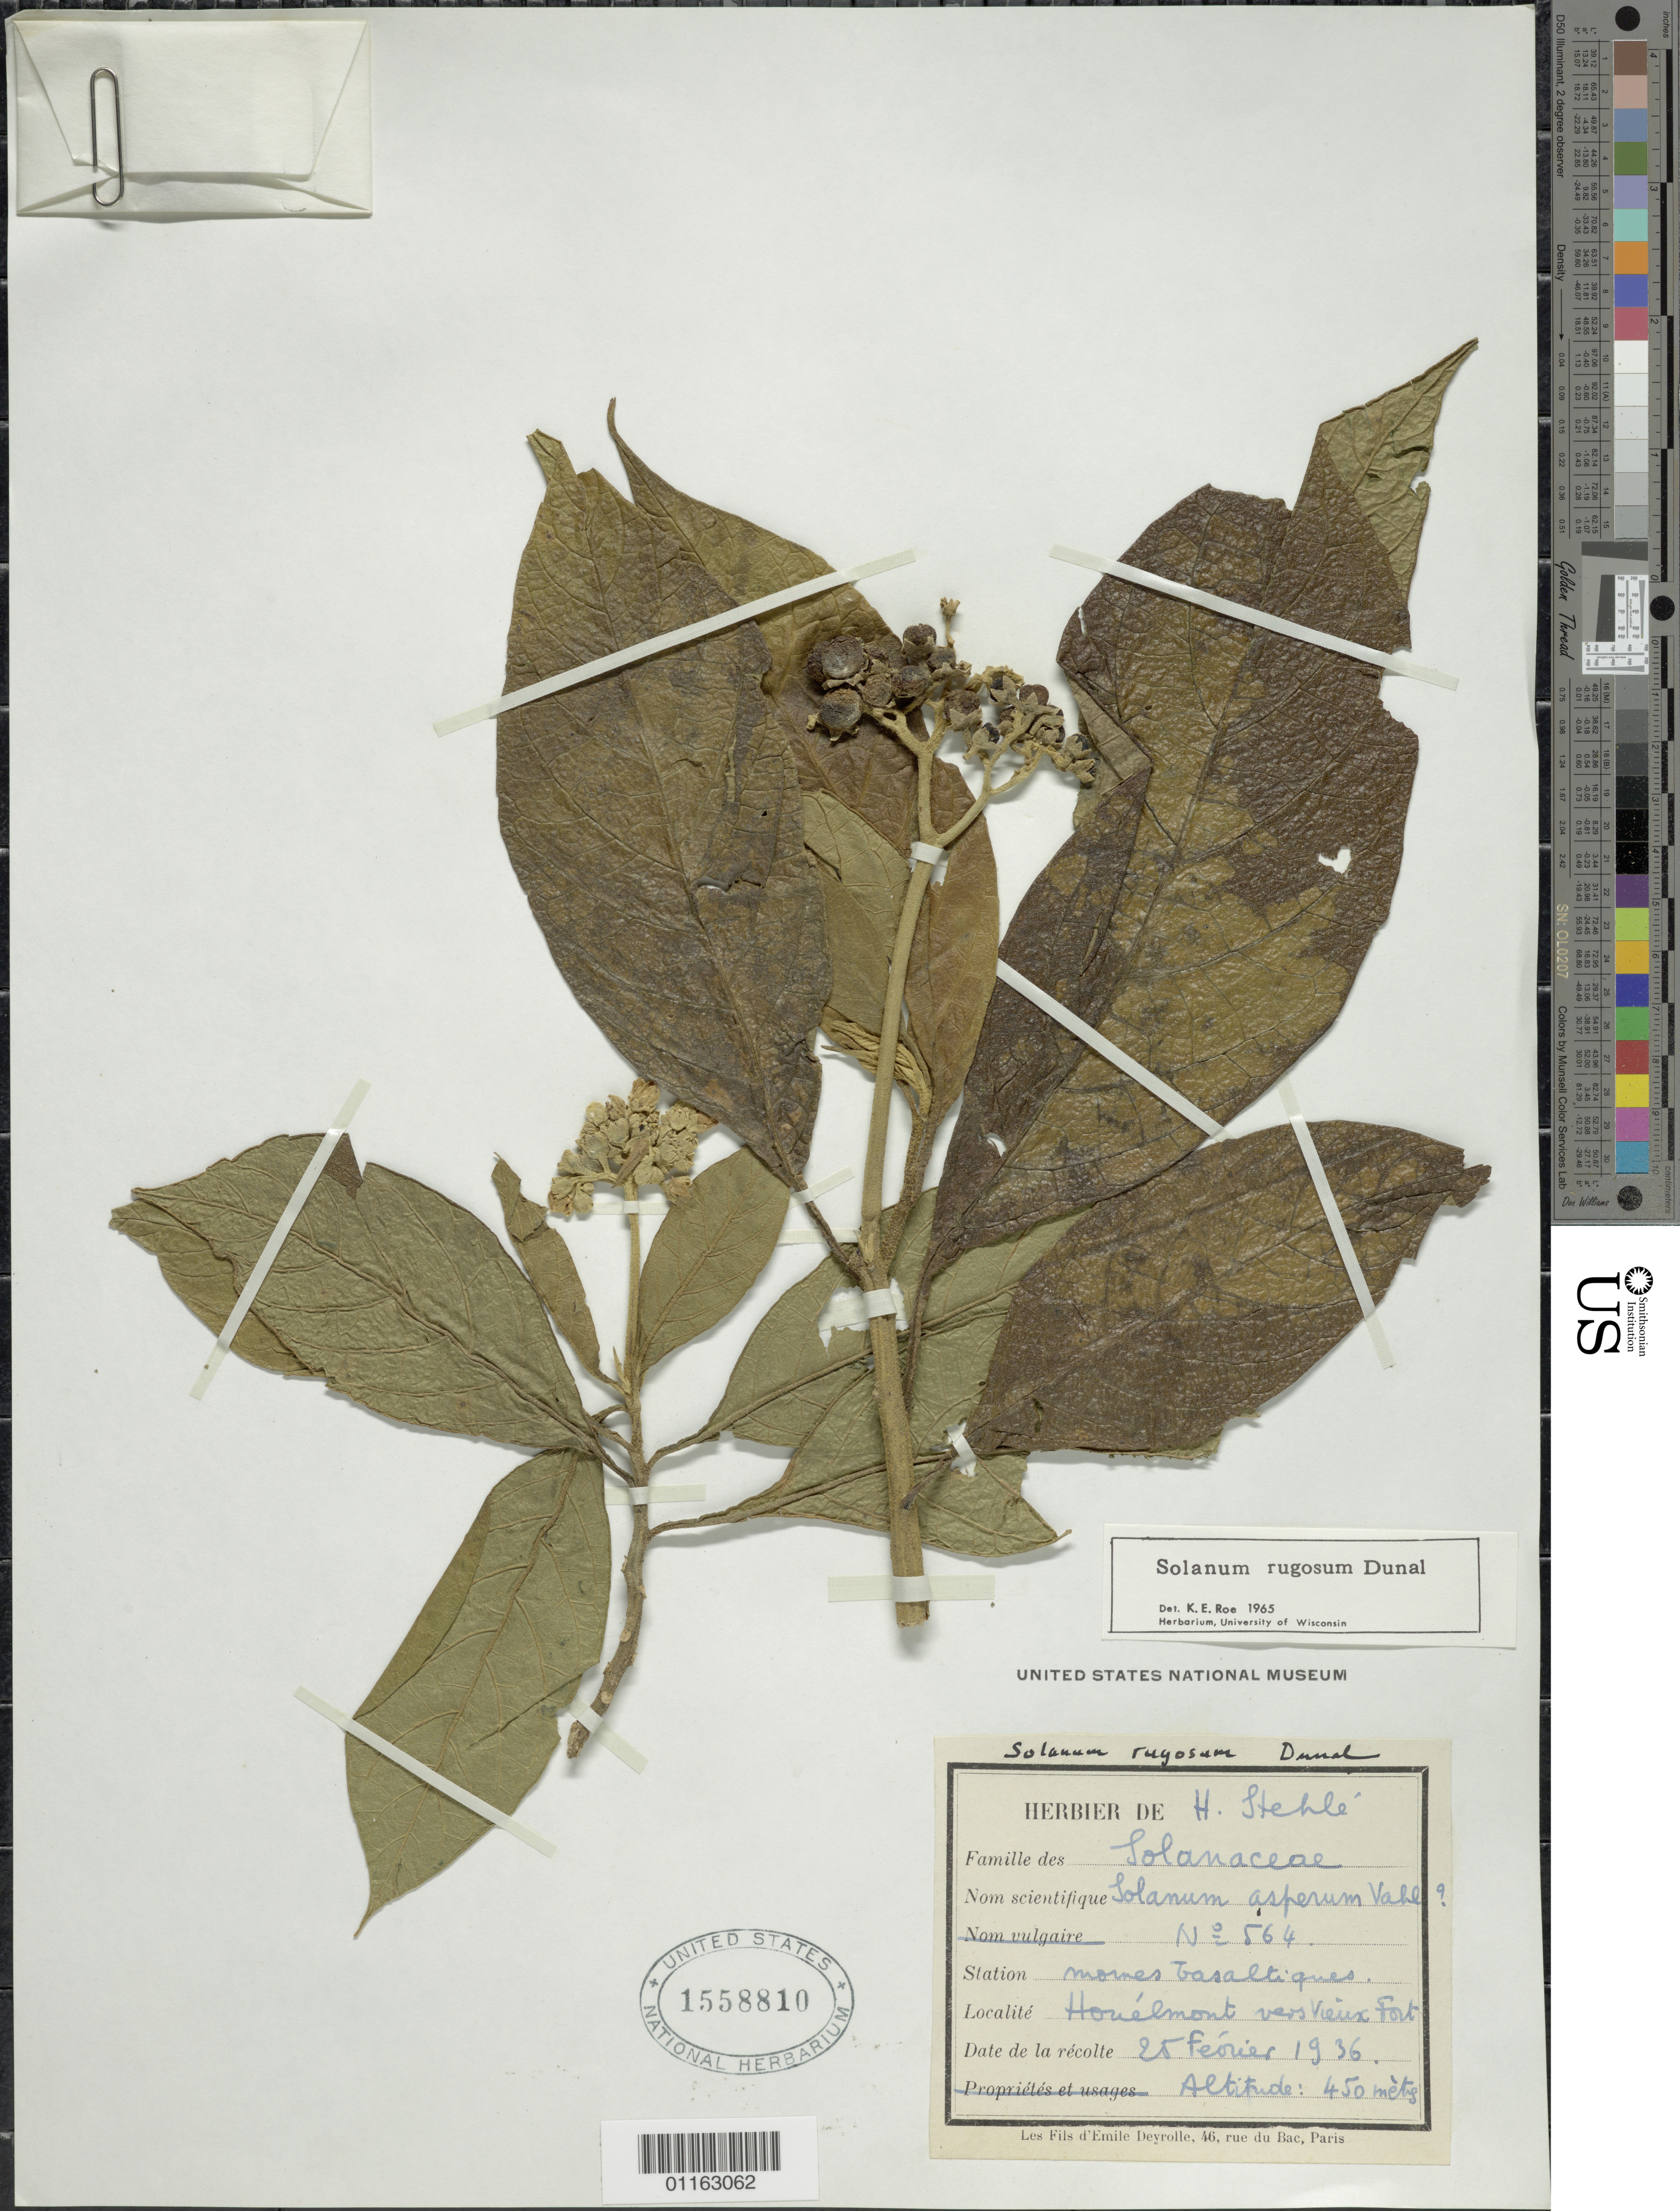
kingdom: Plantae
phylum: Tracheophyta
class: Magnoliopsida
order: Solanales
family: Solanaceae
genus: Solanum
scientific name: Solanum rugosum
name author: Dunal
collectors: H. Stehlé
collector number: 564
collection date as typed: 25 Feb 1936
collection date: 1936-02-25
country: Guadeloupe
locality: Houelmont vers Vieux Fort, mornes basaltiques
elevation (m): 450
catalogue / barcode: US 1558810